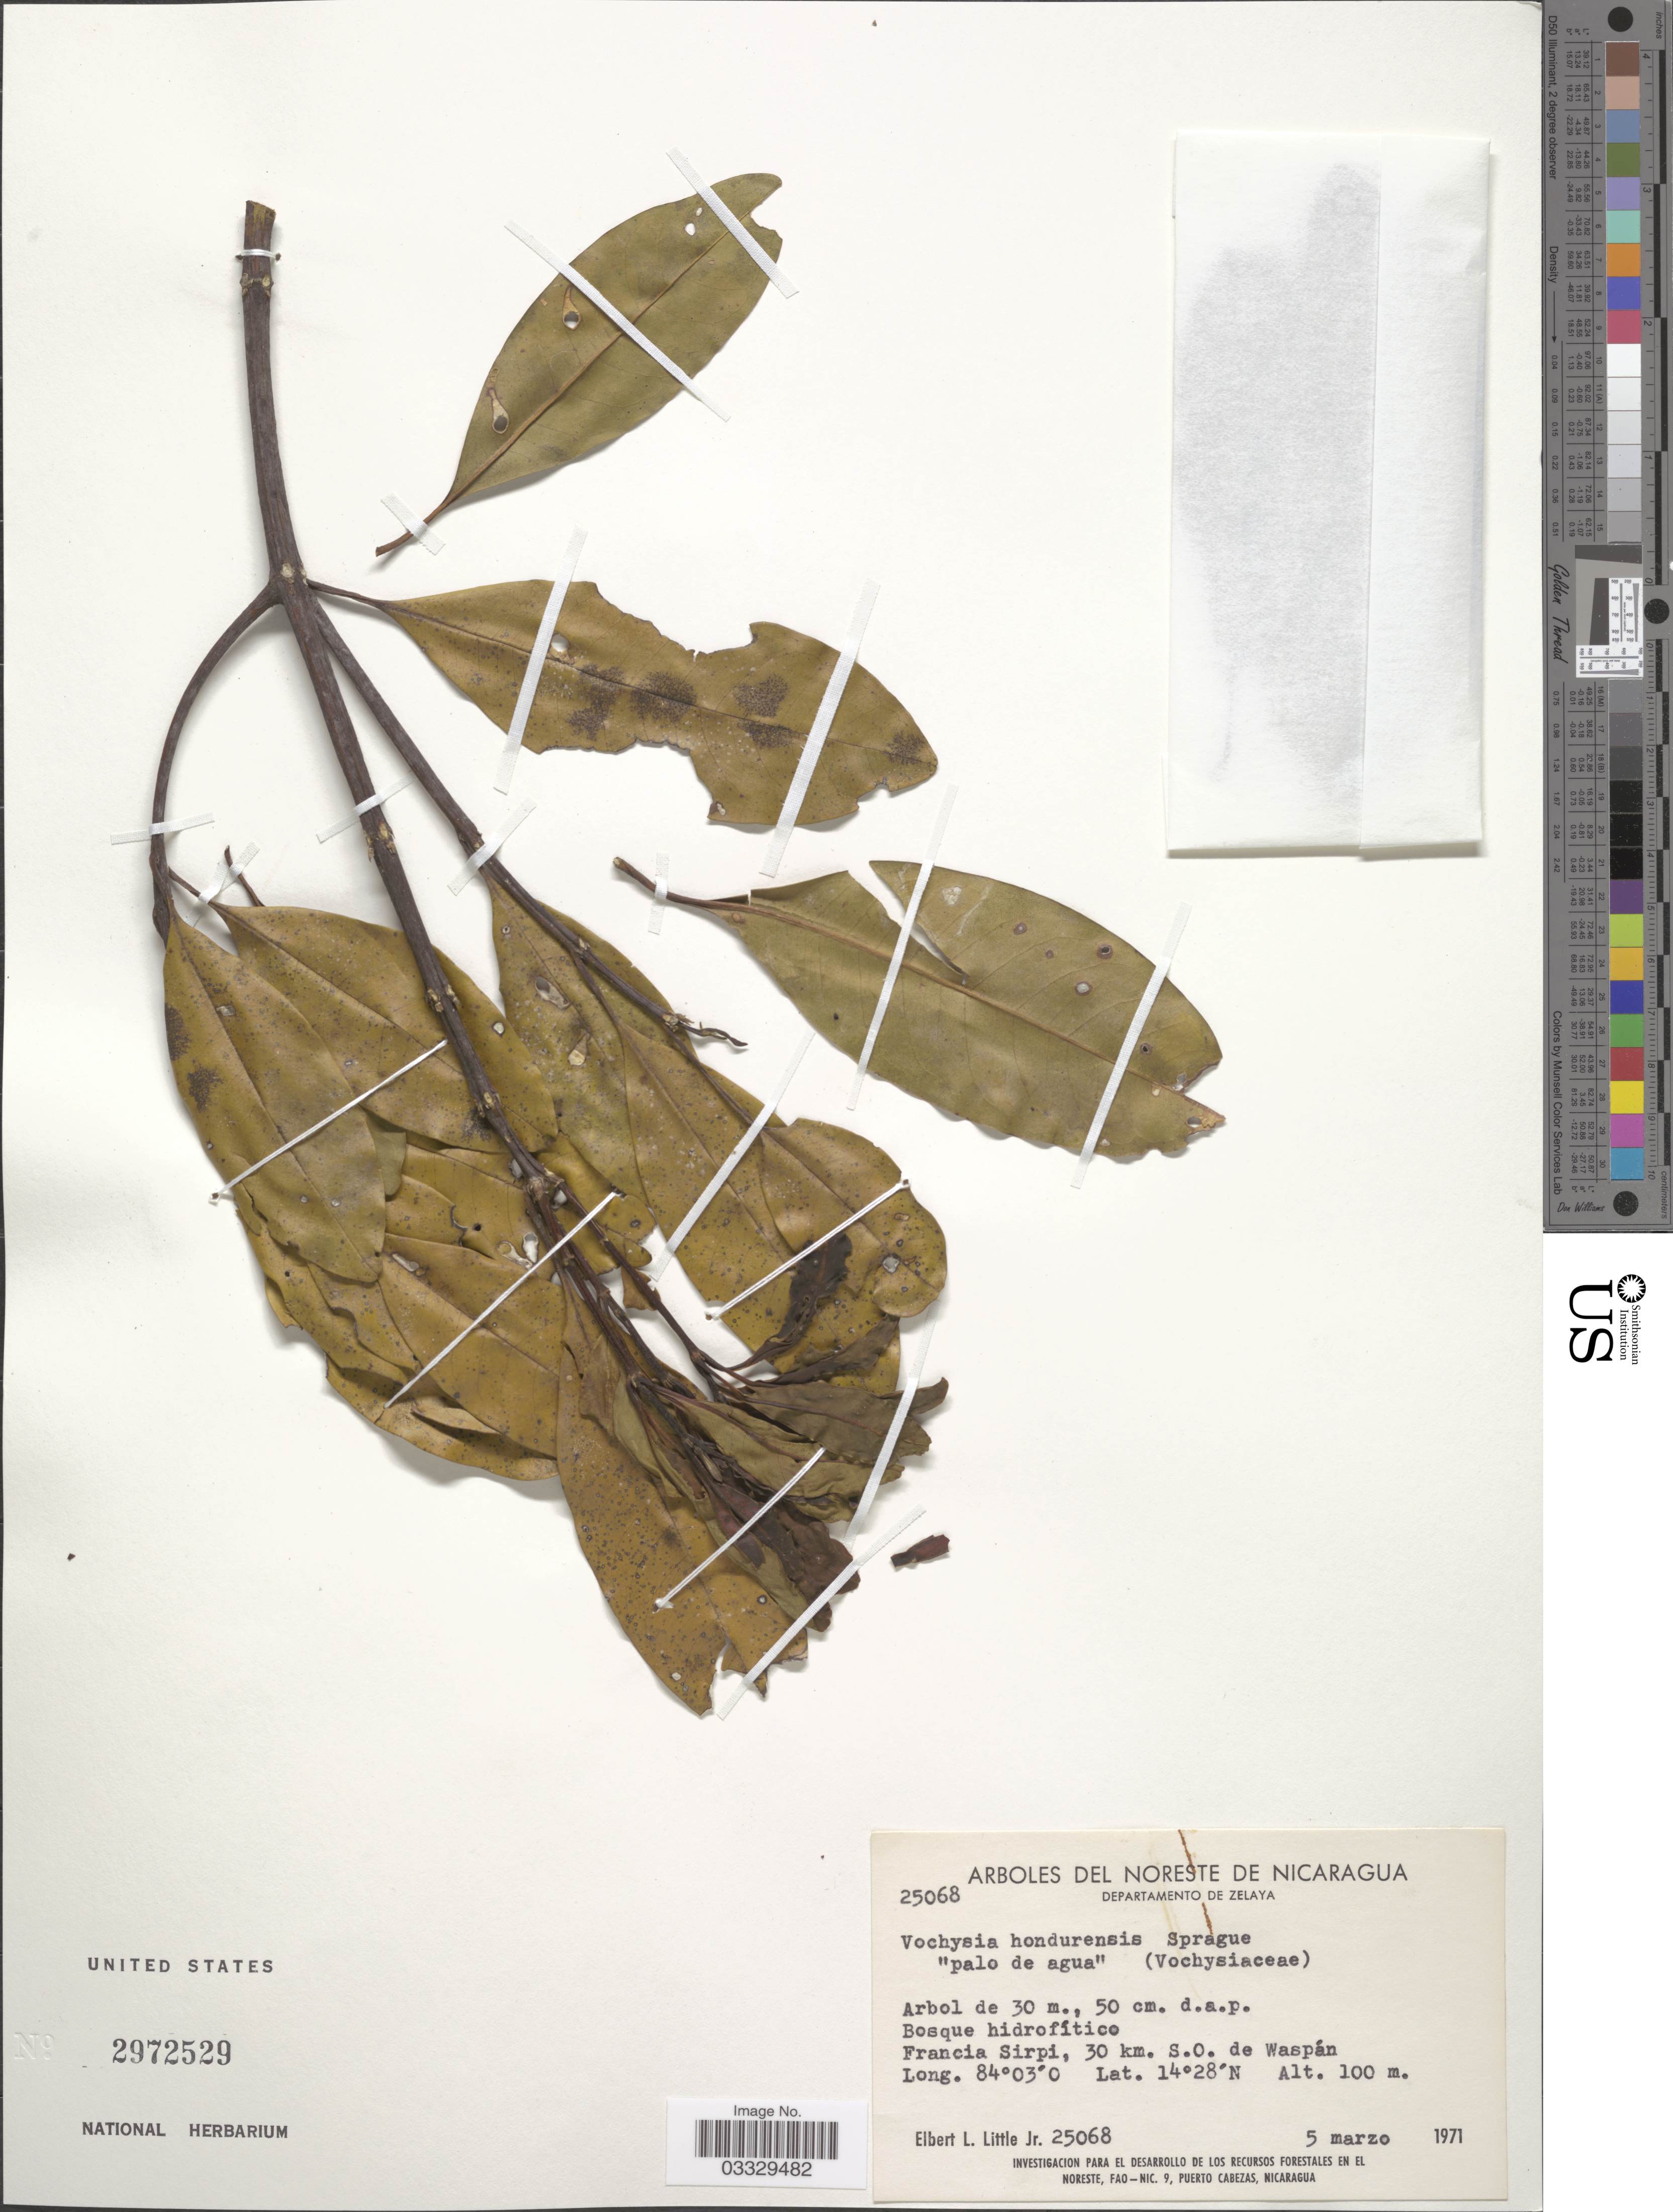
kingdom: Plantae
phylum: Tracheophyta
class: Magnoliopsida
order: Myrtales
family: Vochysiaceae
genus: Vochysia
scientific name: Vochysia hondurensis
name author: Sprague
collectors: E. L. Little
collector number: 25068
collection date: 1971-03-05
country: Nicaragua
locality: Noreste de Nicaragua. Departamento de Zelaya. Francia Sirpi, 30 km. S.O. de Waspán.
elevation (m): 100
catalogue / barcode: US 2972529